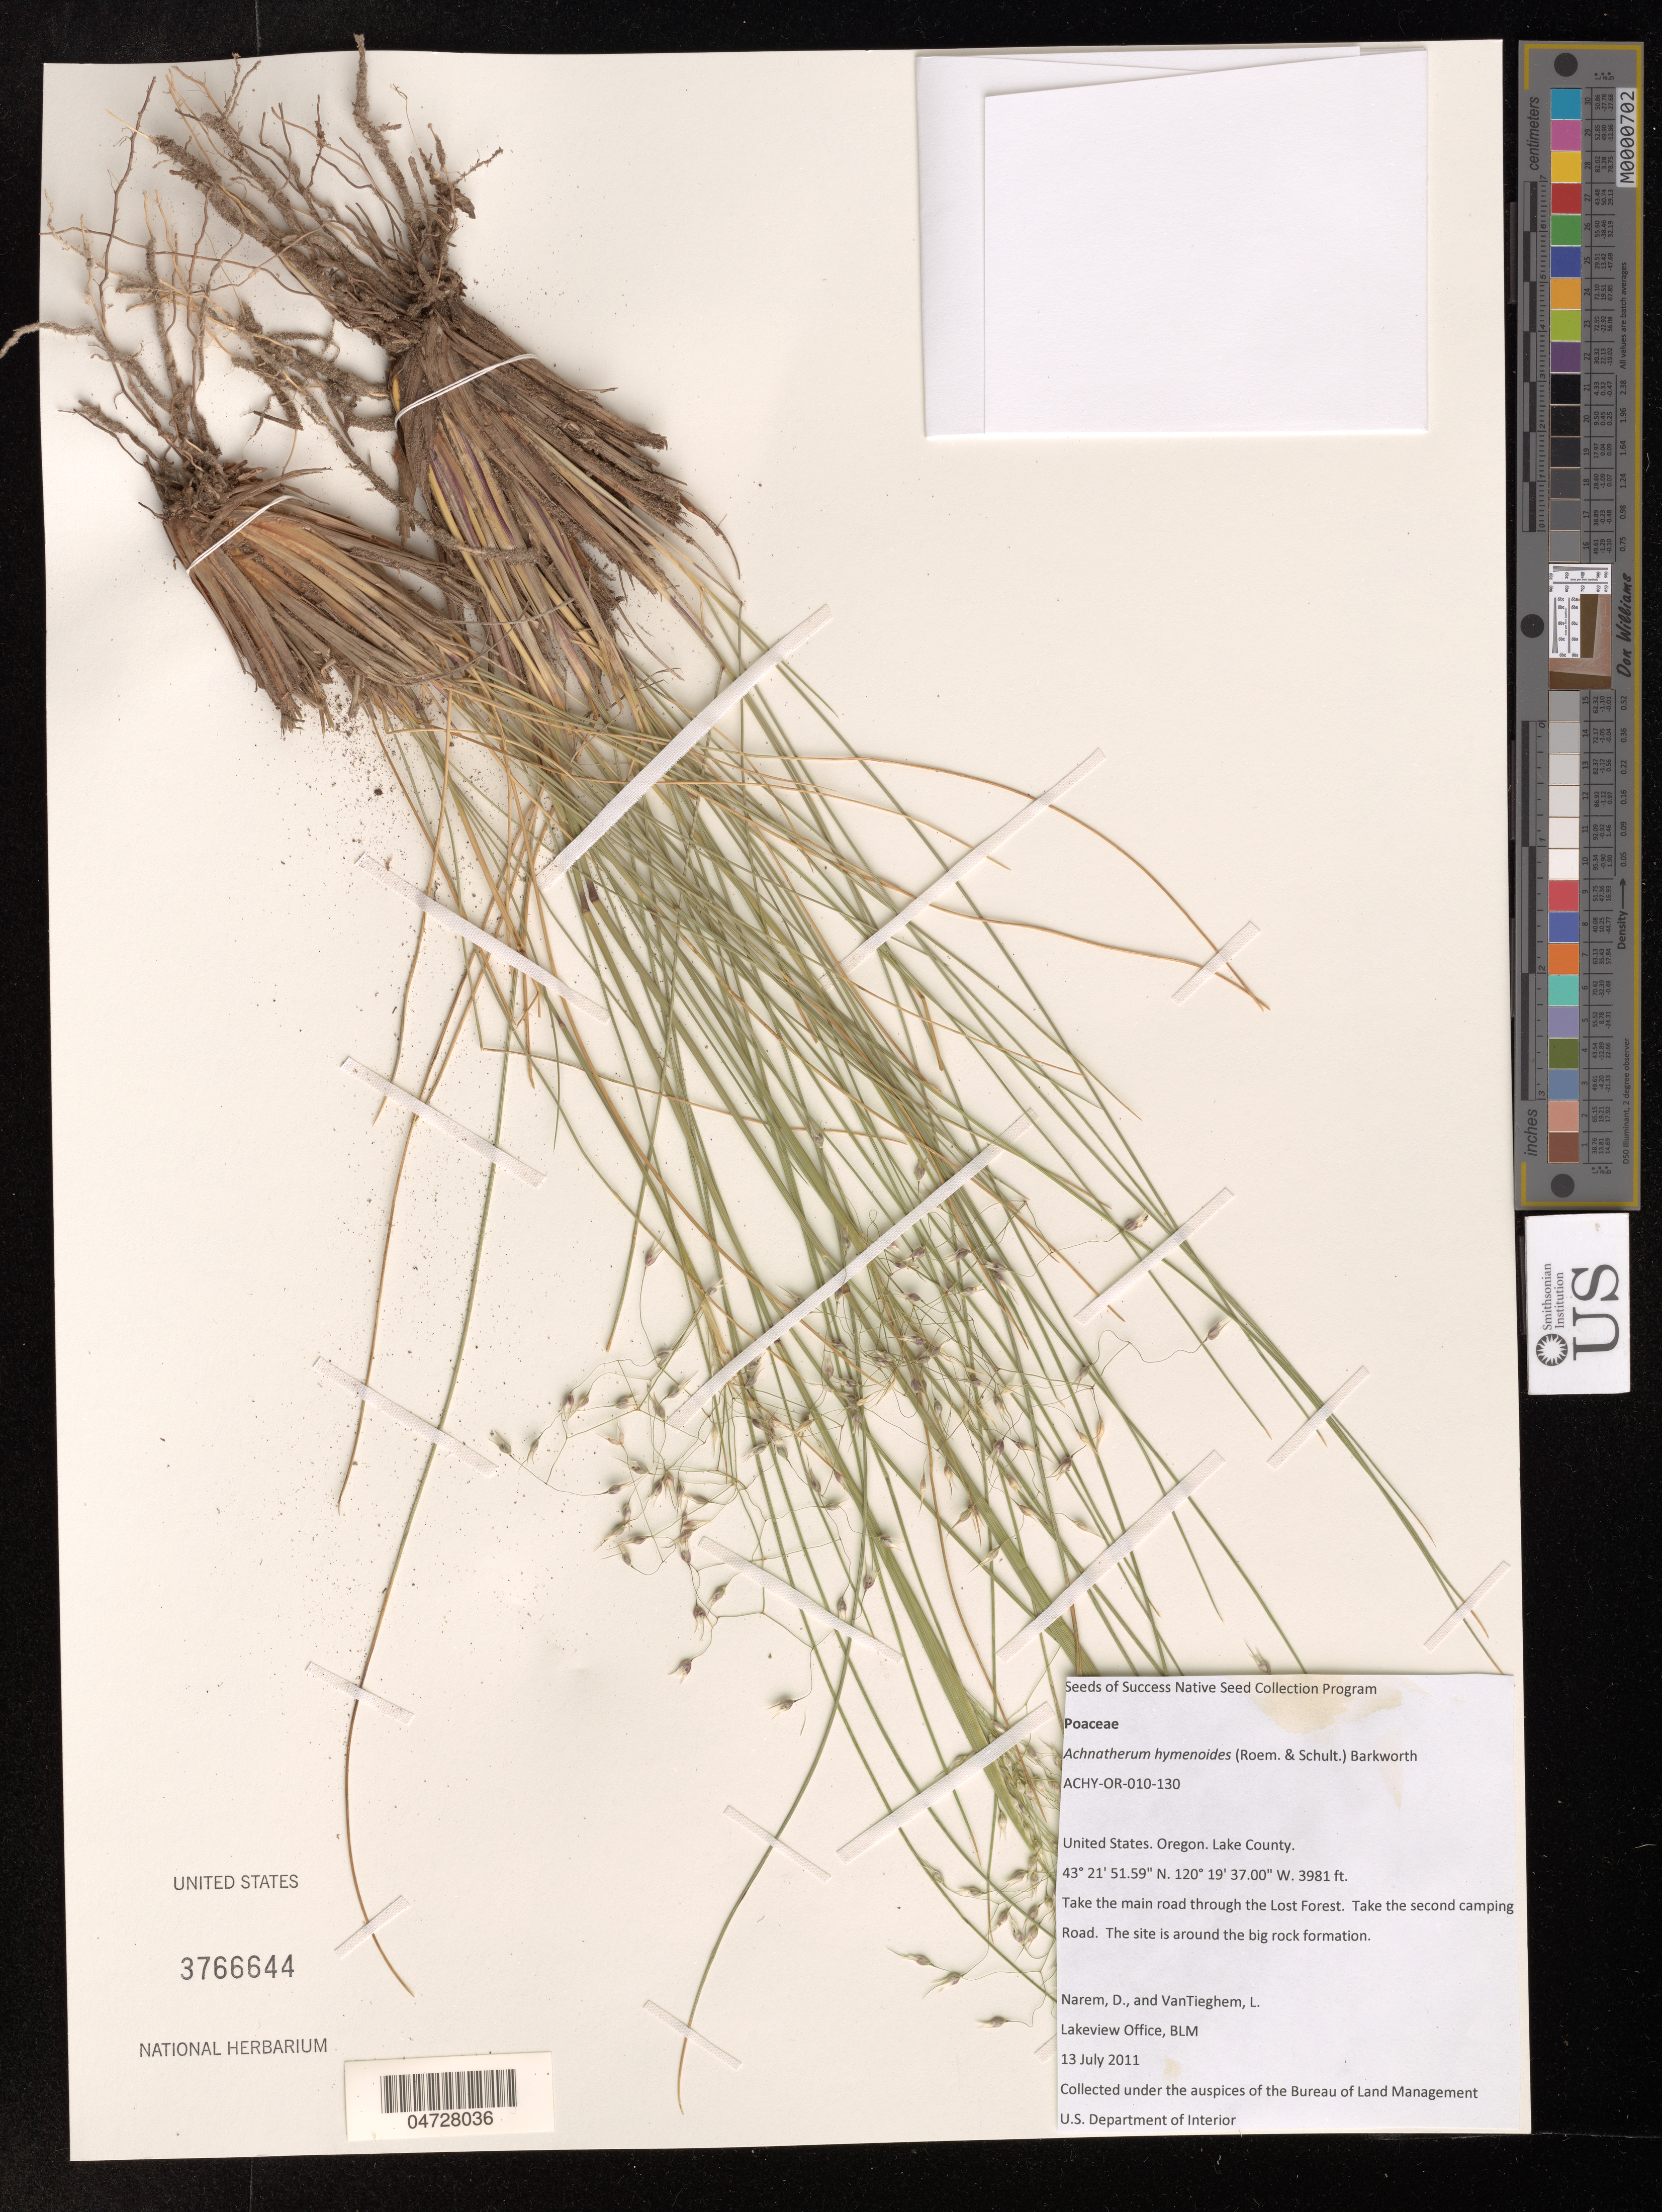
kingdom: Plantae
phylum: Tracheophyta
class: Liliopsida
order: Poales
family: Poaceae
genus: Achnatherum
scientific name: Achnatherum hymenoides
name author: (Roem. & Schult.) Barkworth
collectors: D. Narem & L. VanTieghem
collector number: ACHY-OR-010-130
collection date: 2011-07-13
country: United States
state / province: Oregon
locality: Lake County, Take the main road through the Lost Forest. Take the second camping Road. The site is around the big rock formation.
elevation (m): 1213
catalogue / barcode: US 3766644